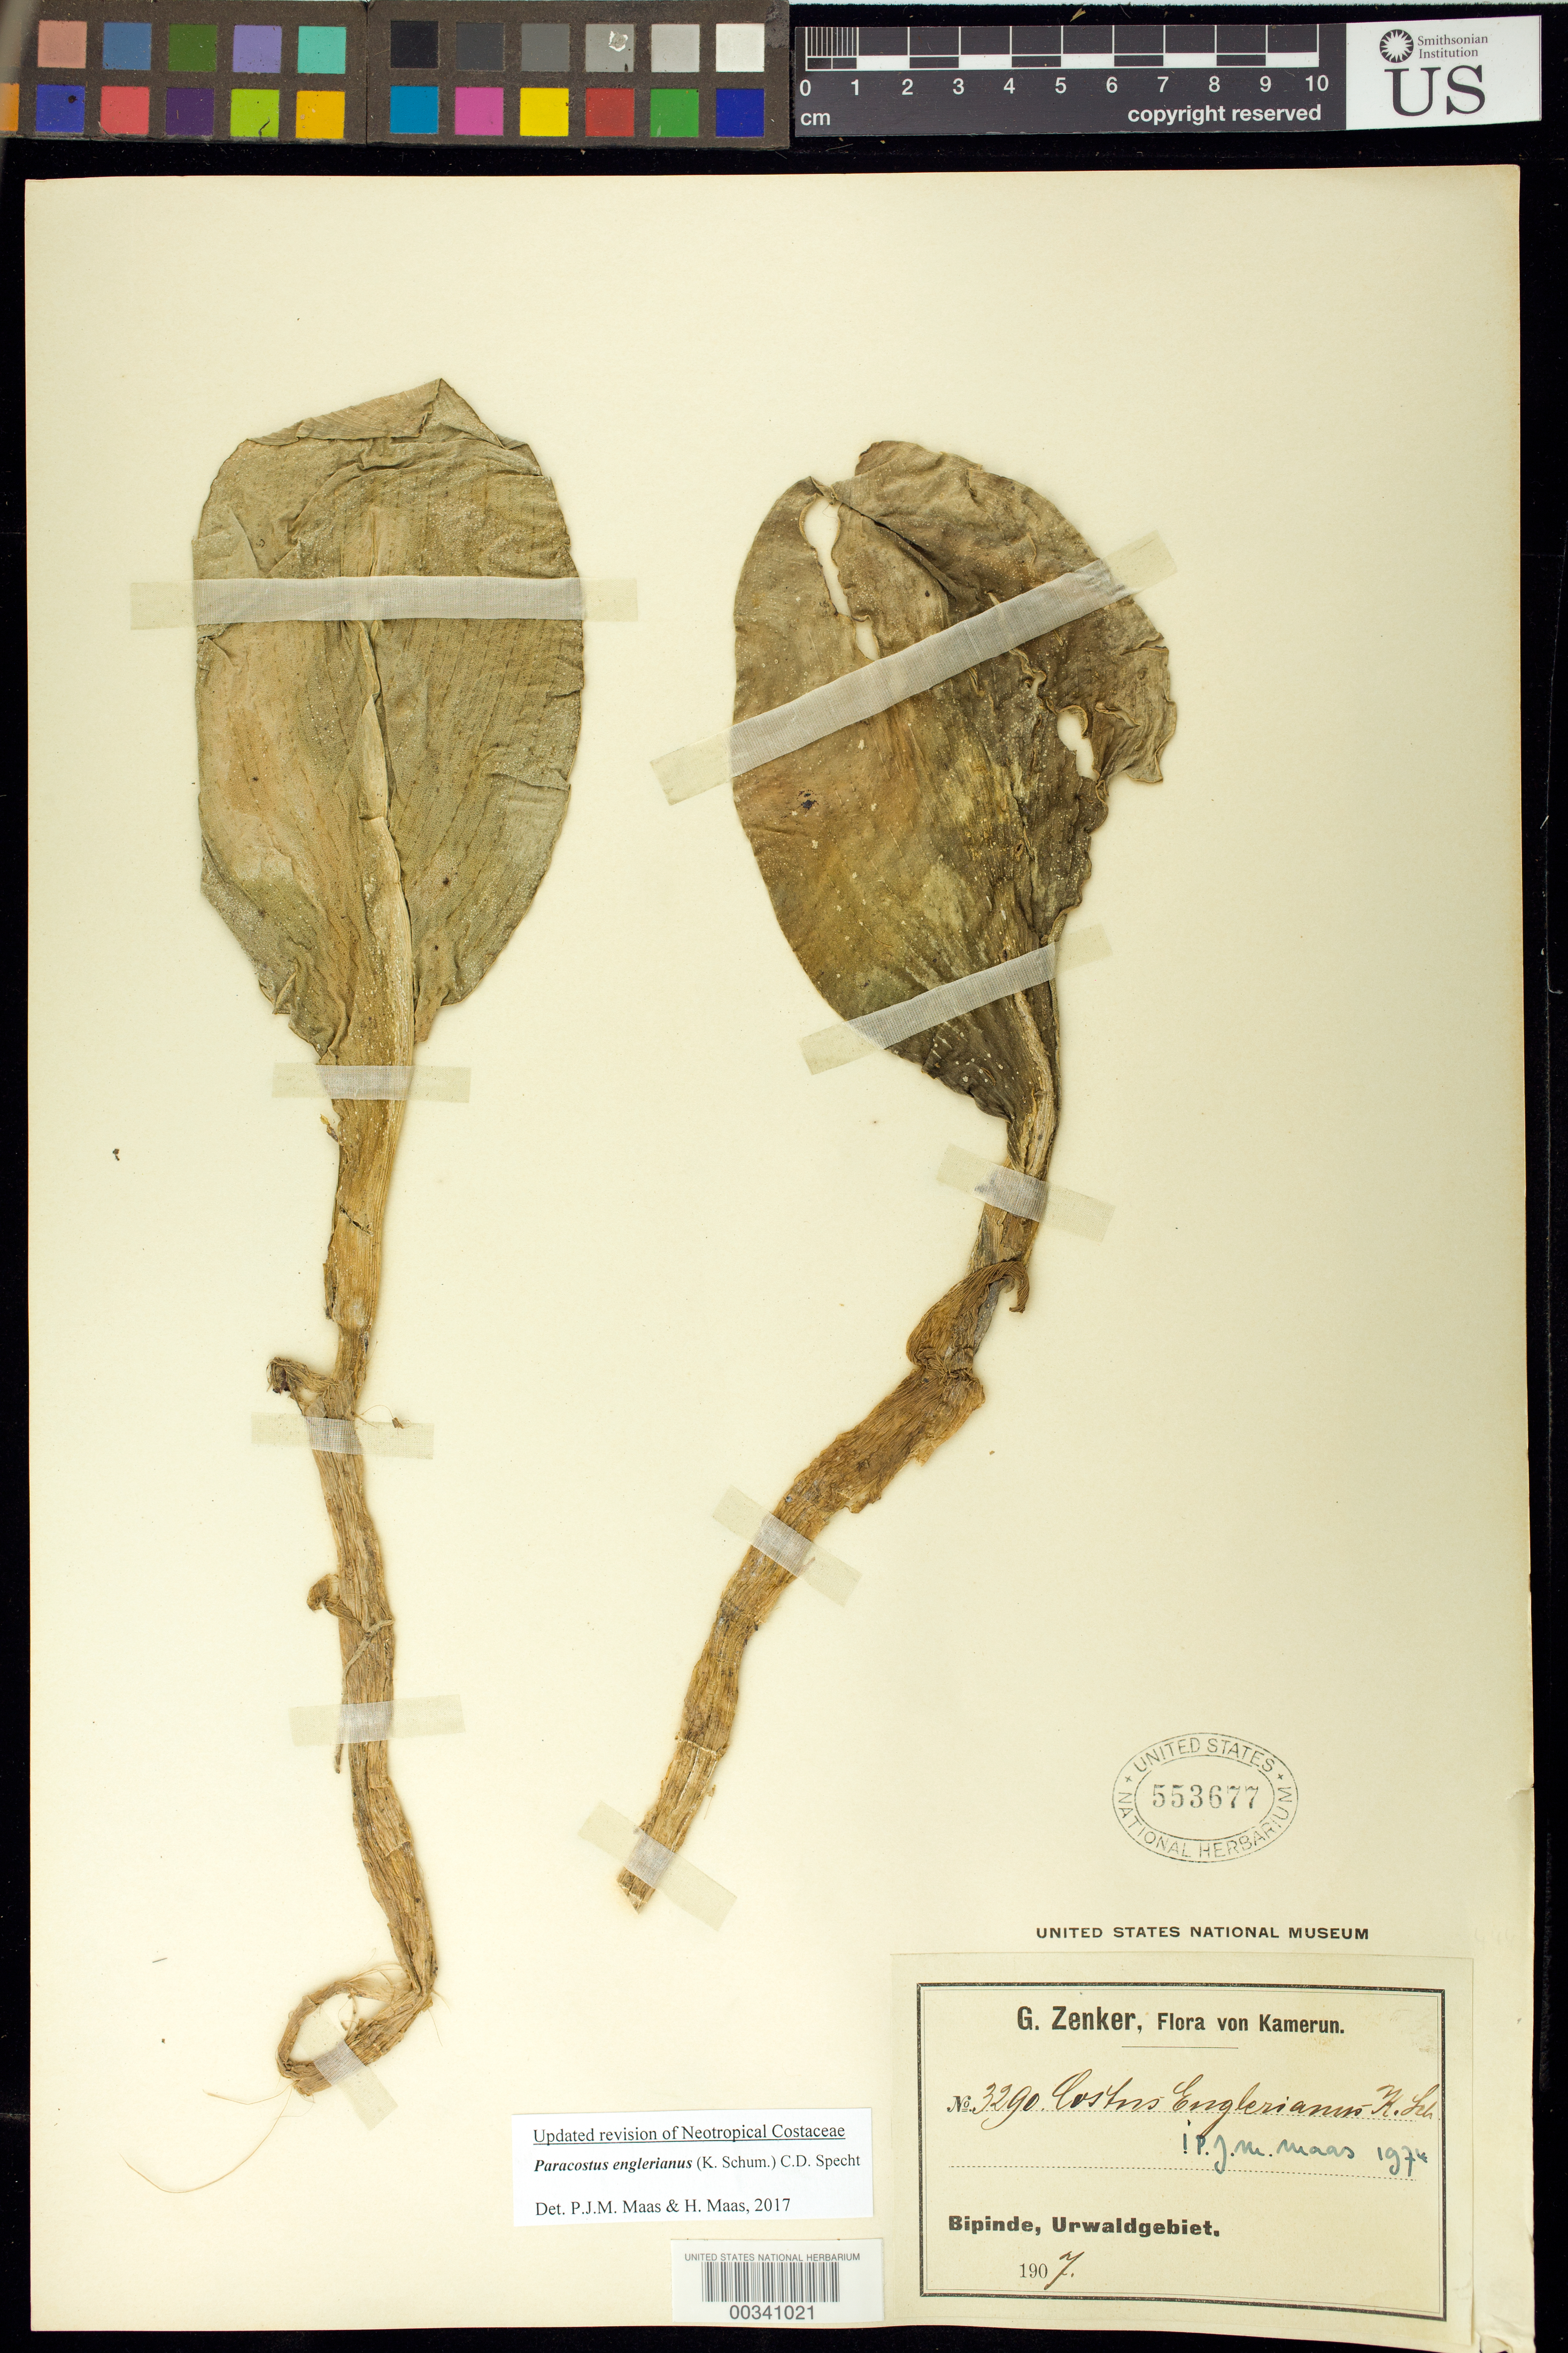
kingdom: Plantae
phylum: Tracheophyta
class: Liliopsida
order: Zingiberales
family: Costaceae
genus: Paracostus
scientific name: Paracostus englerianus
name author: (K. Schum.) C.D. Specht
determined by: Maas, Paul J.; Maas, H.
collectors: G. A. Zenker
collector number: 3290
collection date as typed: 1907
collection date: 1907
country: Cameroon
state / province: Sud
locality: Bipinde, urwaldgebiet [jungle area]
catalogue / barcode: US 553677